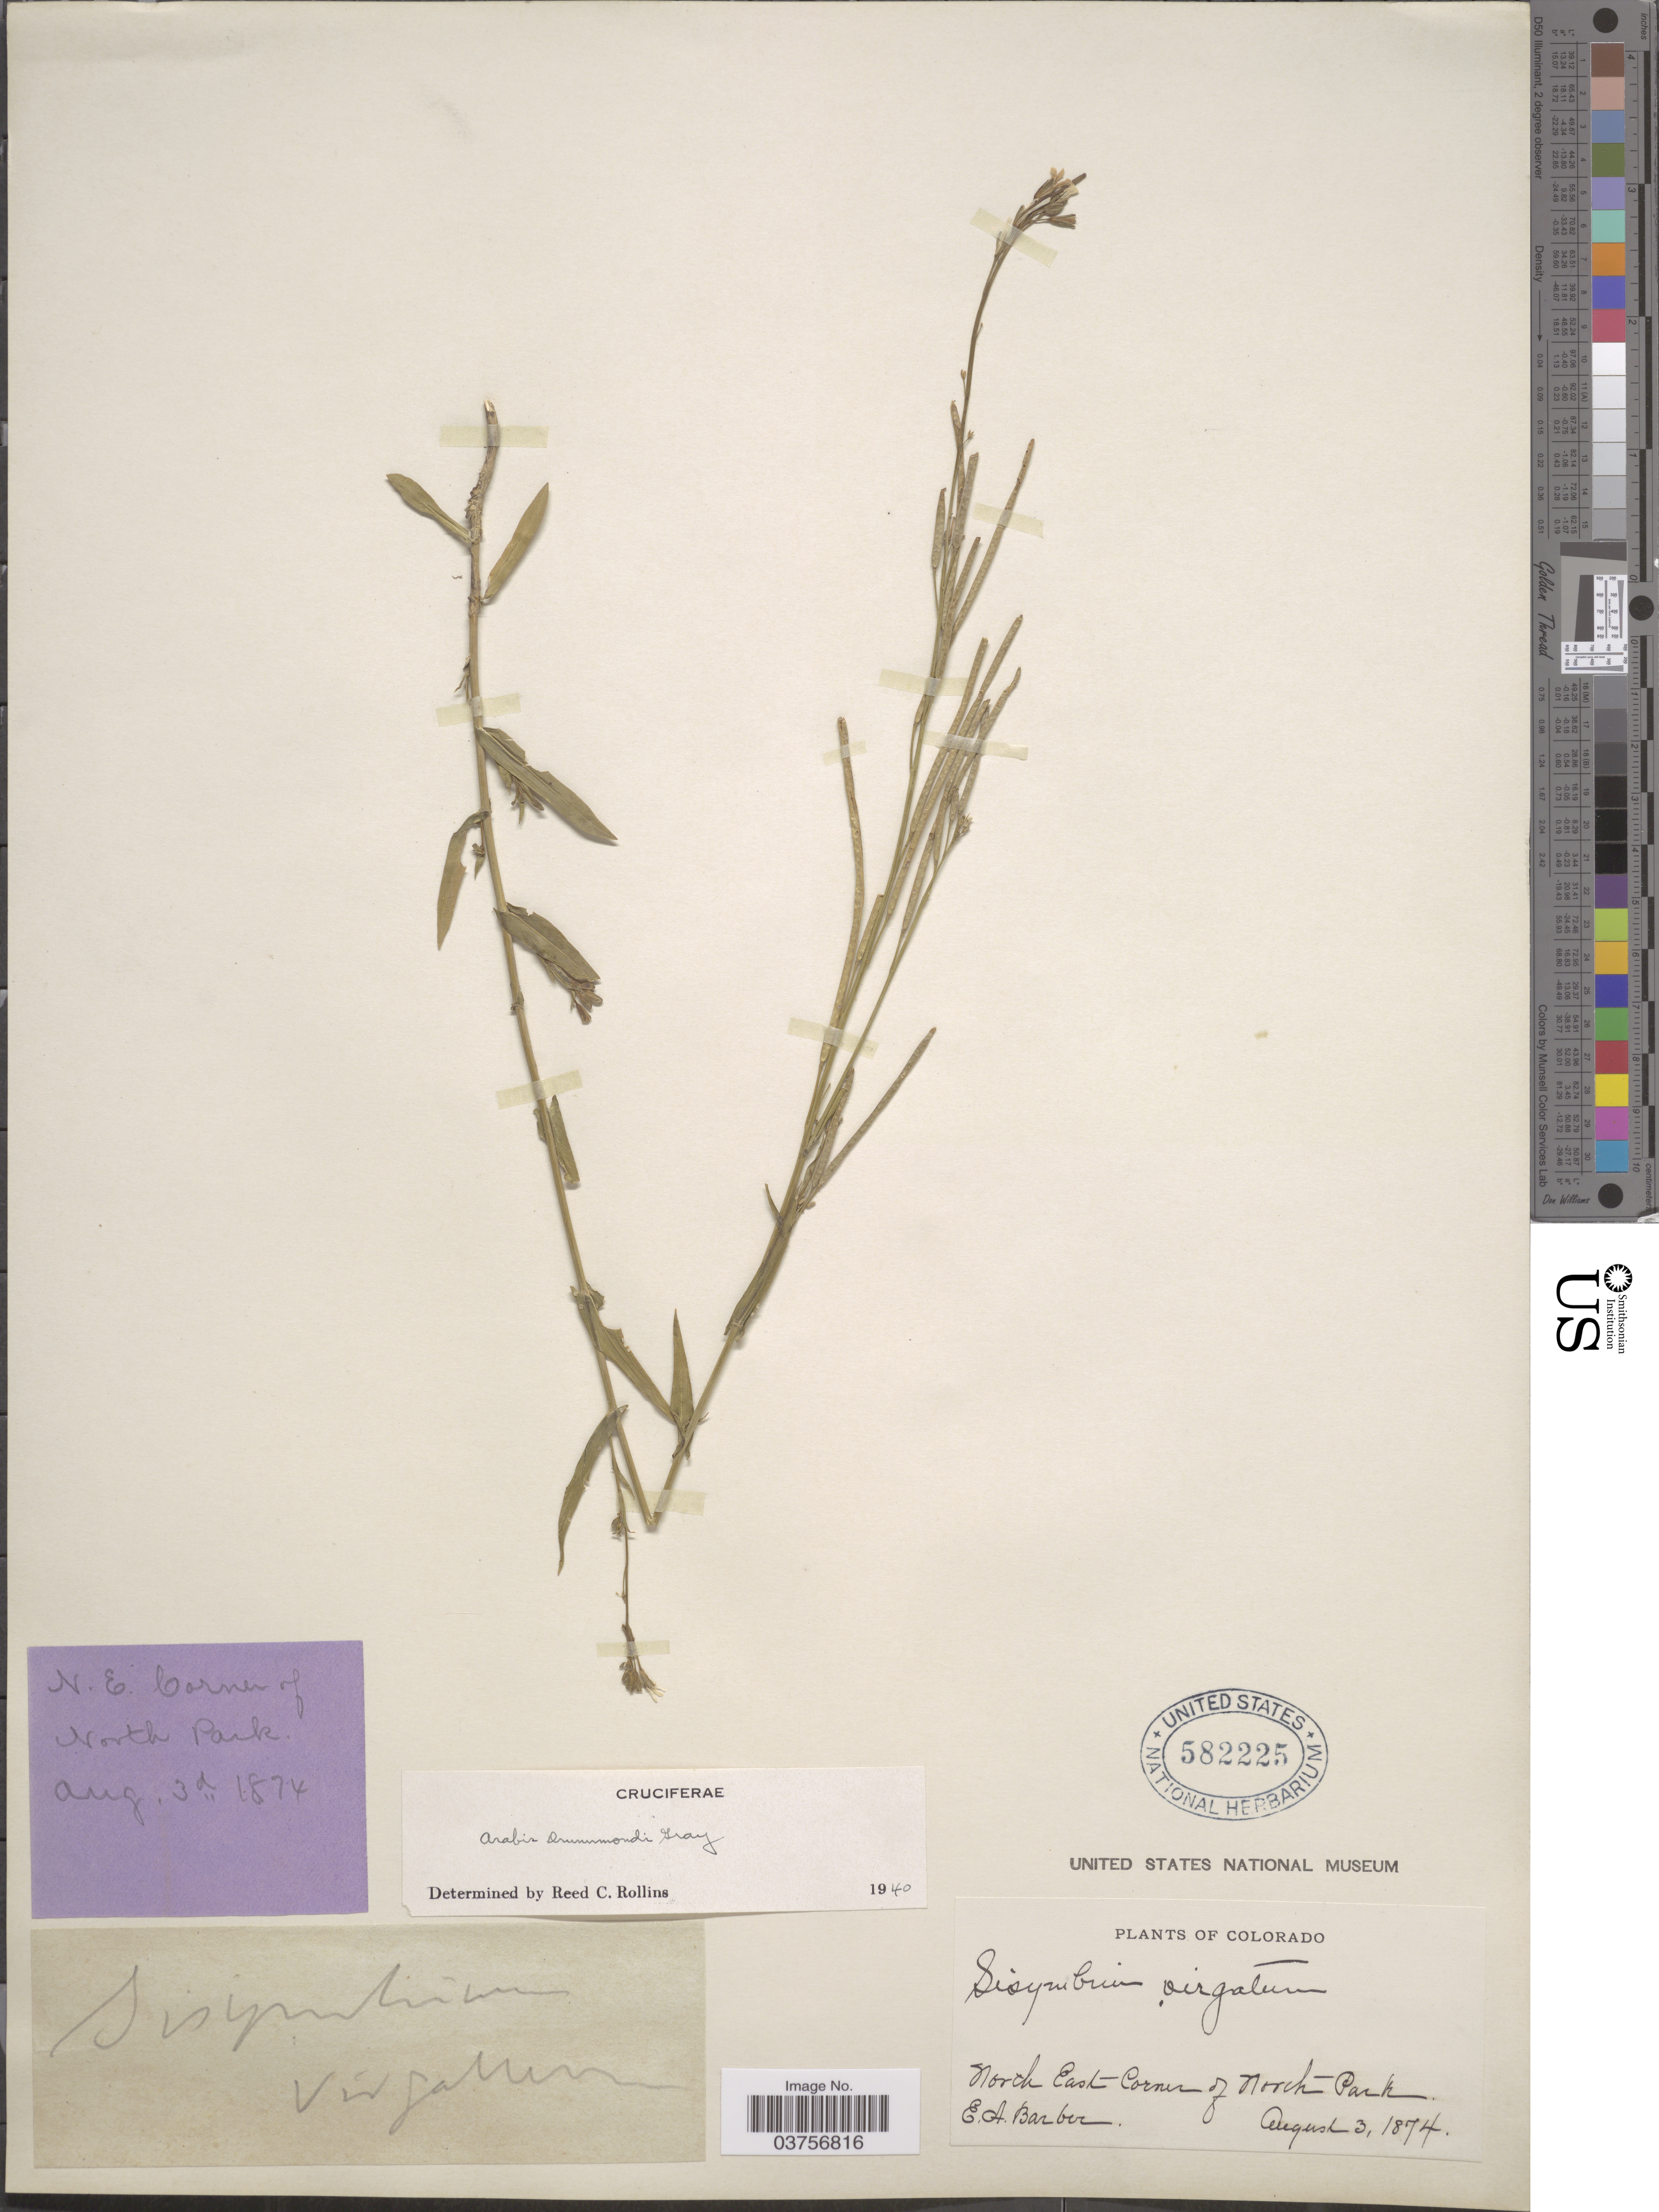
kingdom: Plantae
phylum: Tracheophyta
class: Magnoliopsida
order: Brassicales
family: Brassicaceae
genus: Arabis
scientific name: Arabis drummondii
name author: A. Gray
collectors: E. Barber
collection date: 1874-08-03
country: United States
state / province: Colorado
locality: North East Corner of North Park.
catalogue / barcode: US 582225